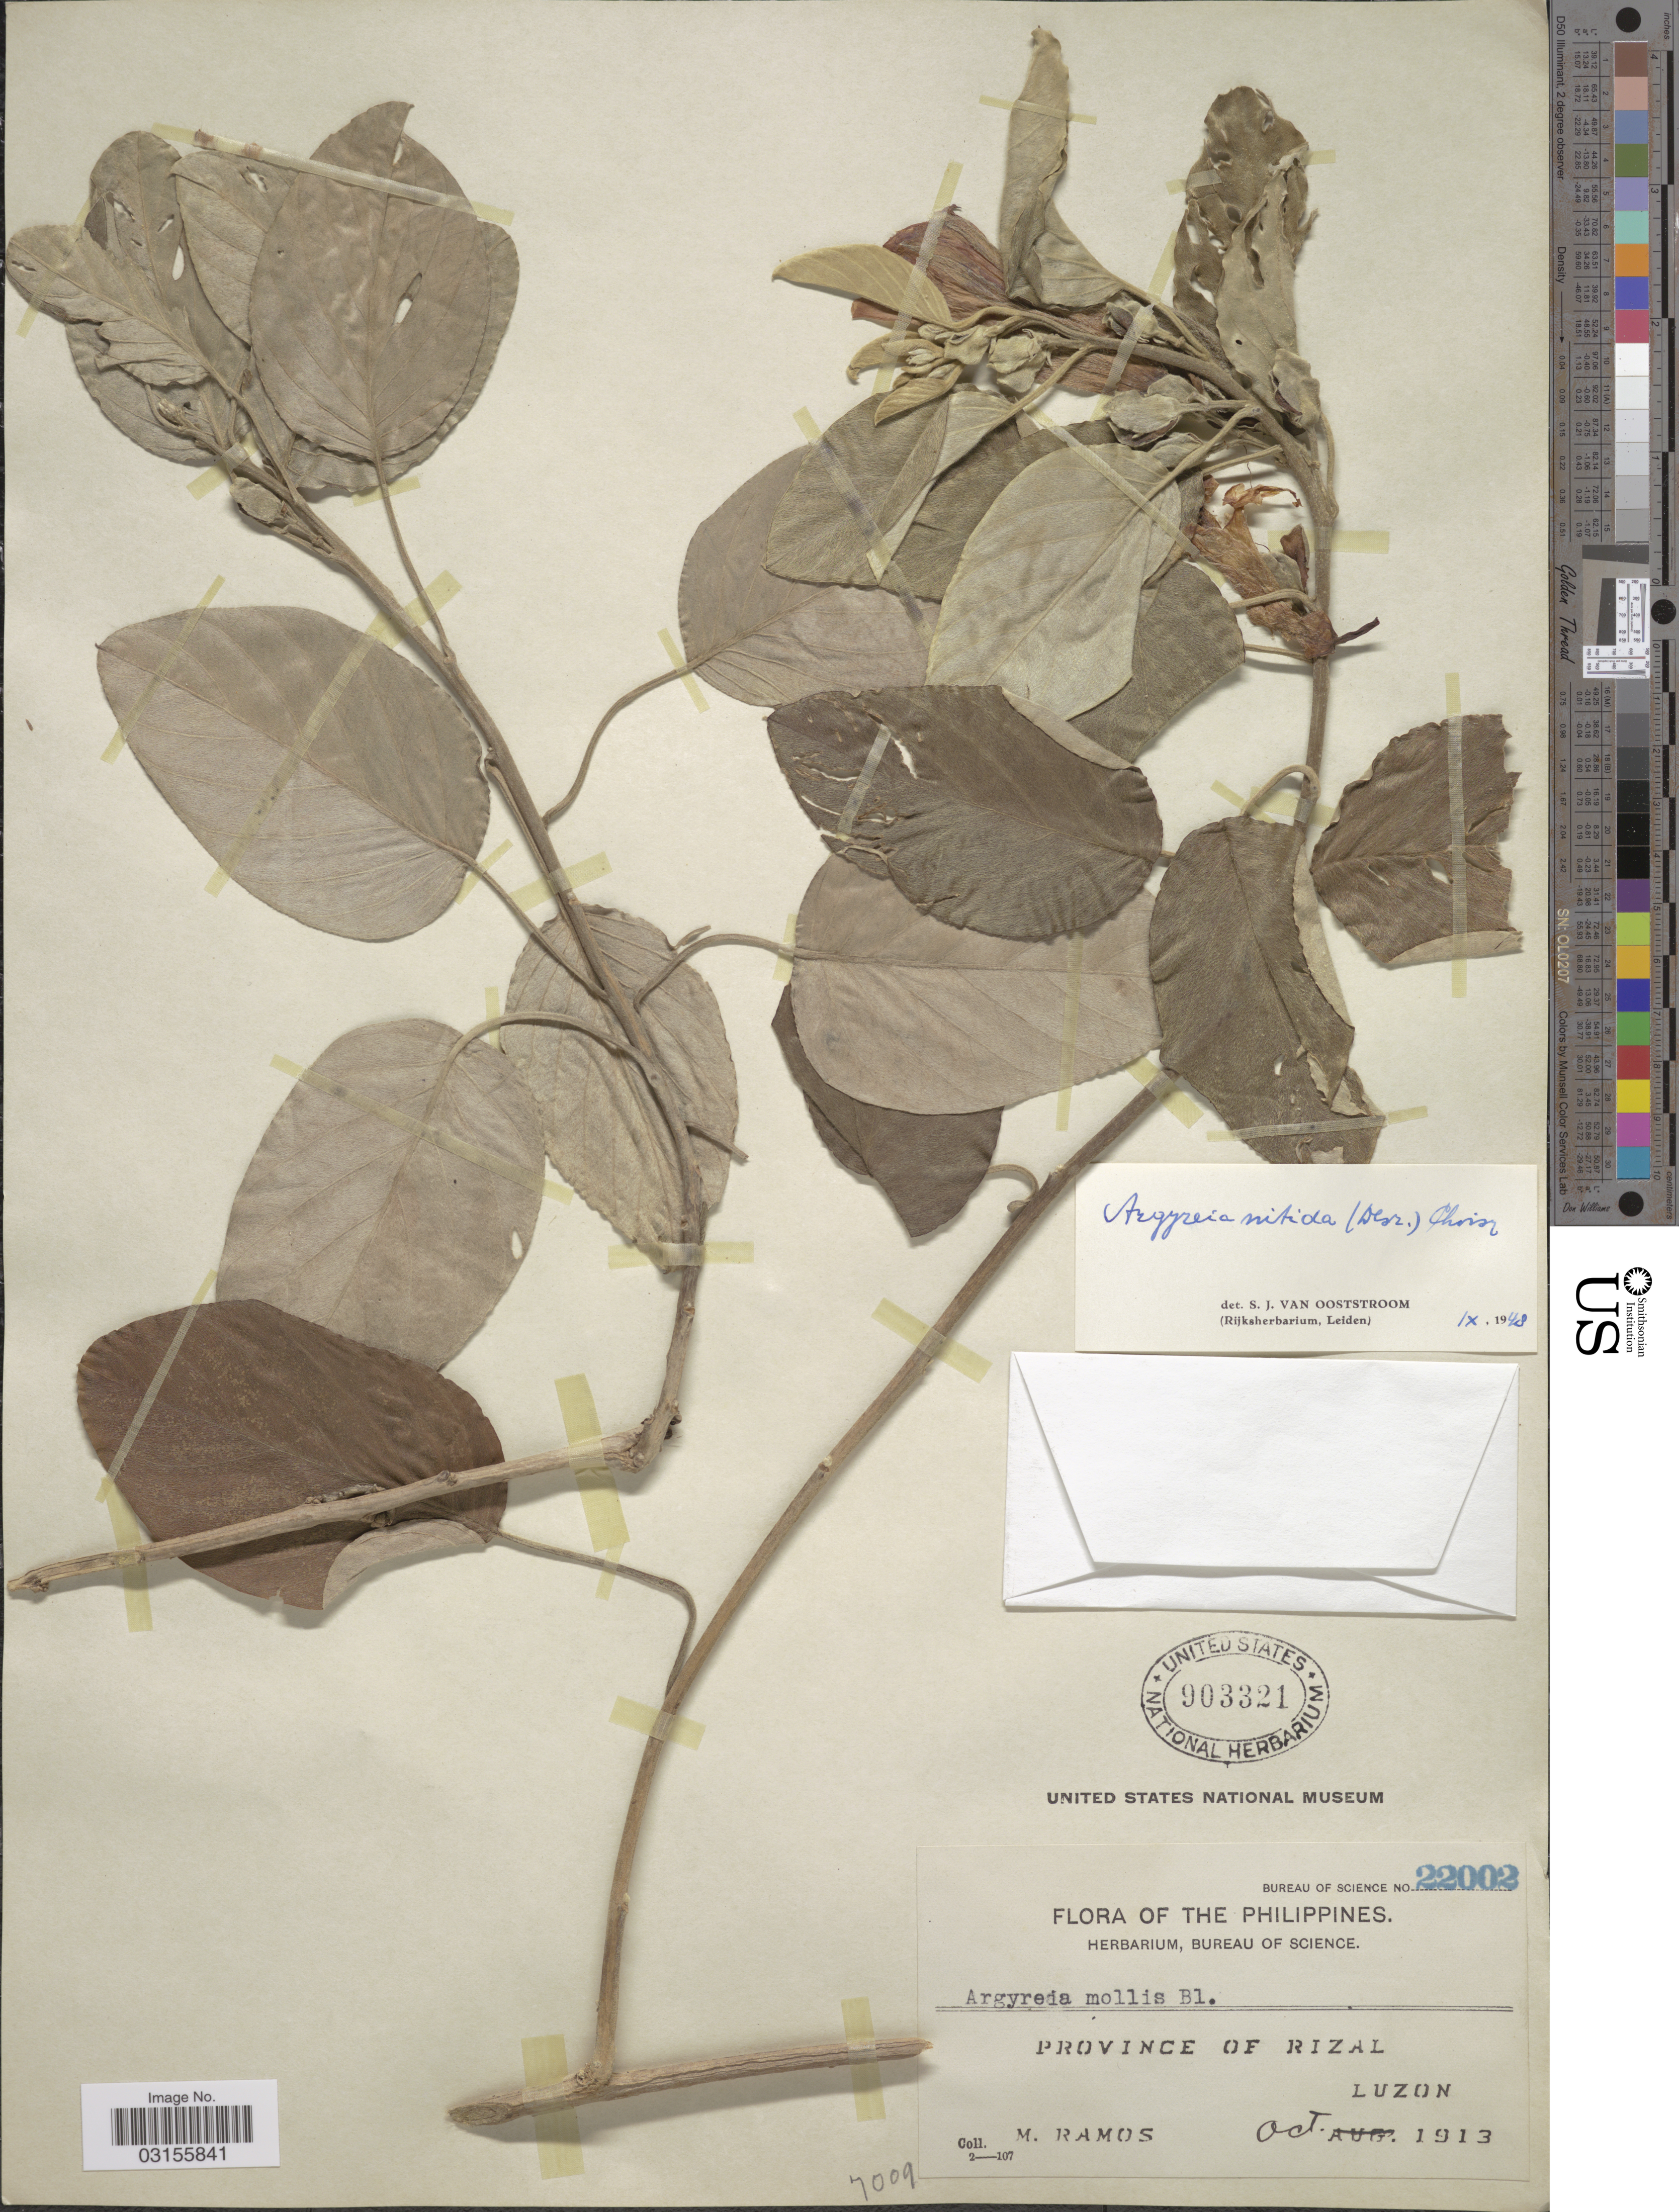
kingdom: Plantae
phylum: Tracheophyta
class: Magnoliopsida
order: Solanales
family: Convolvulaceae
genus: Argyreia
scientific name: Argyreia nitida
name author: (Desr.) Choisy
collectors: M. Ramos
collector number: Bureau of Science 22002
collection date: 1913-10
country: Philippines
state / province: Calabarzon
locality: Province of Rizal, Luzon.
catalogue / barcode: US 903321